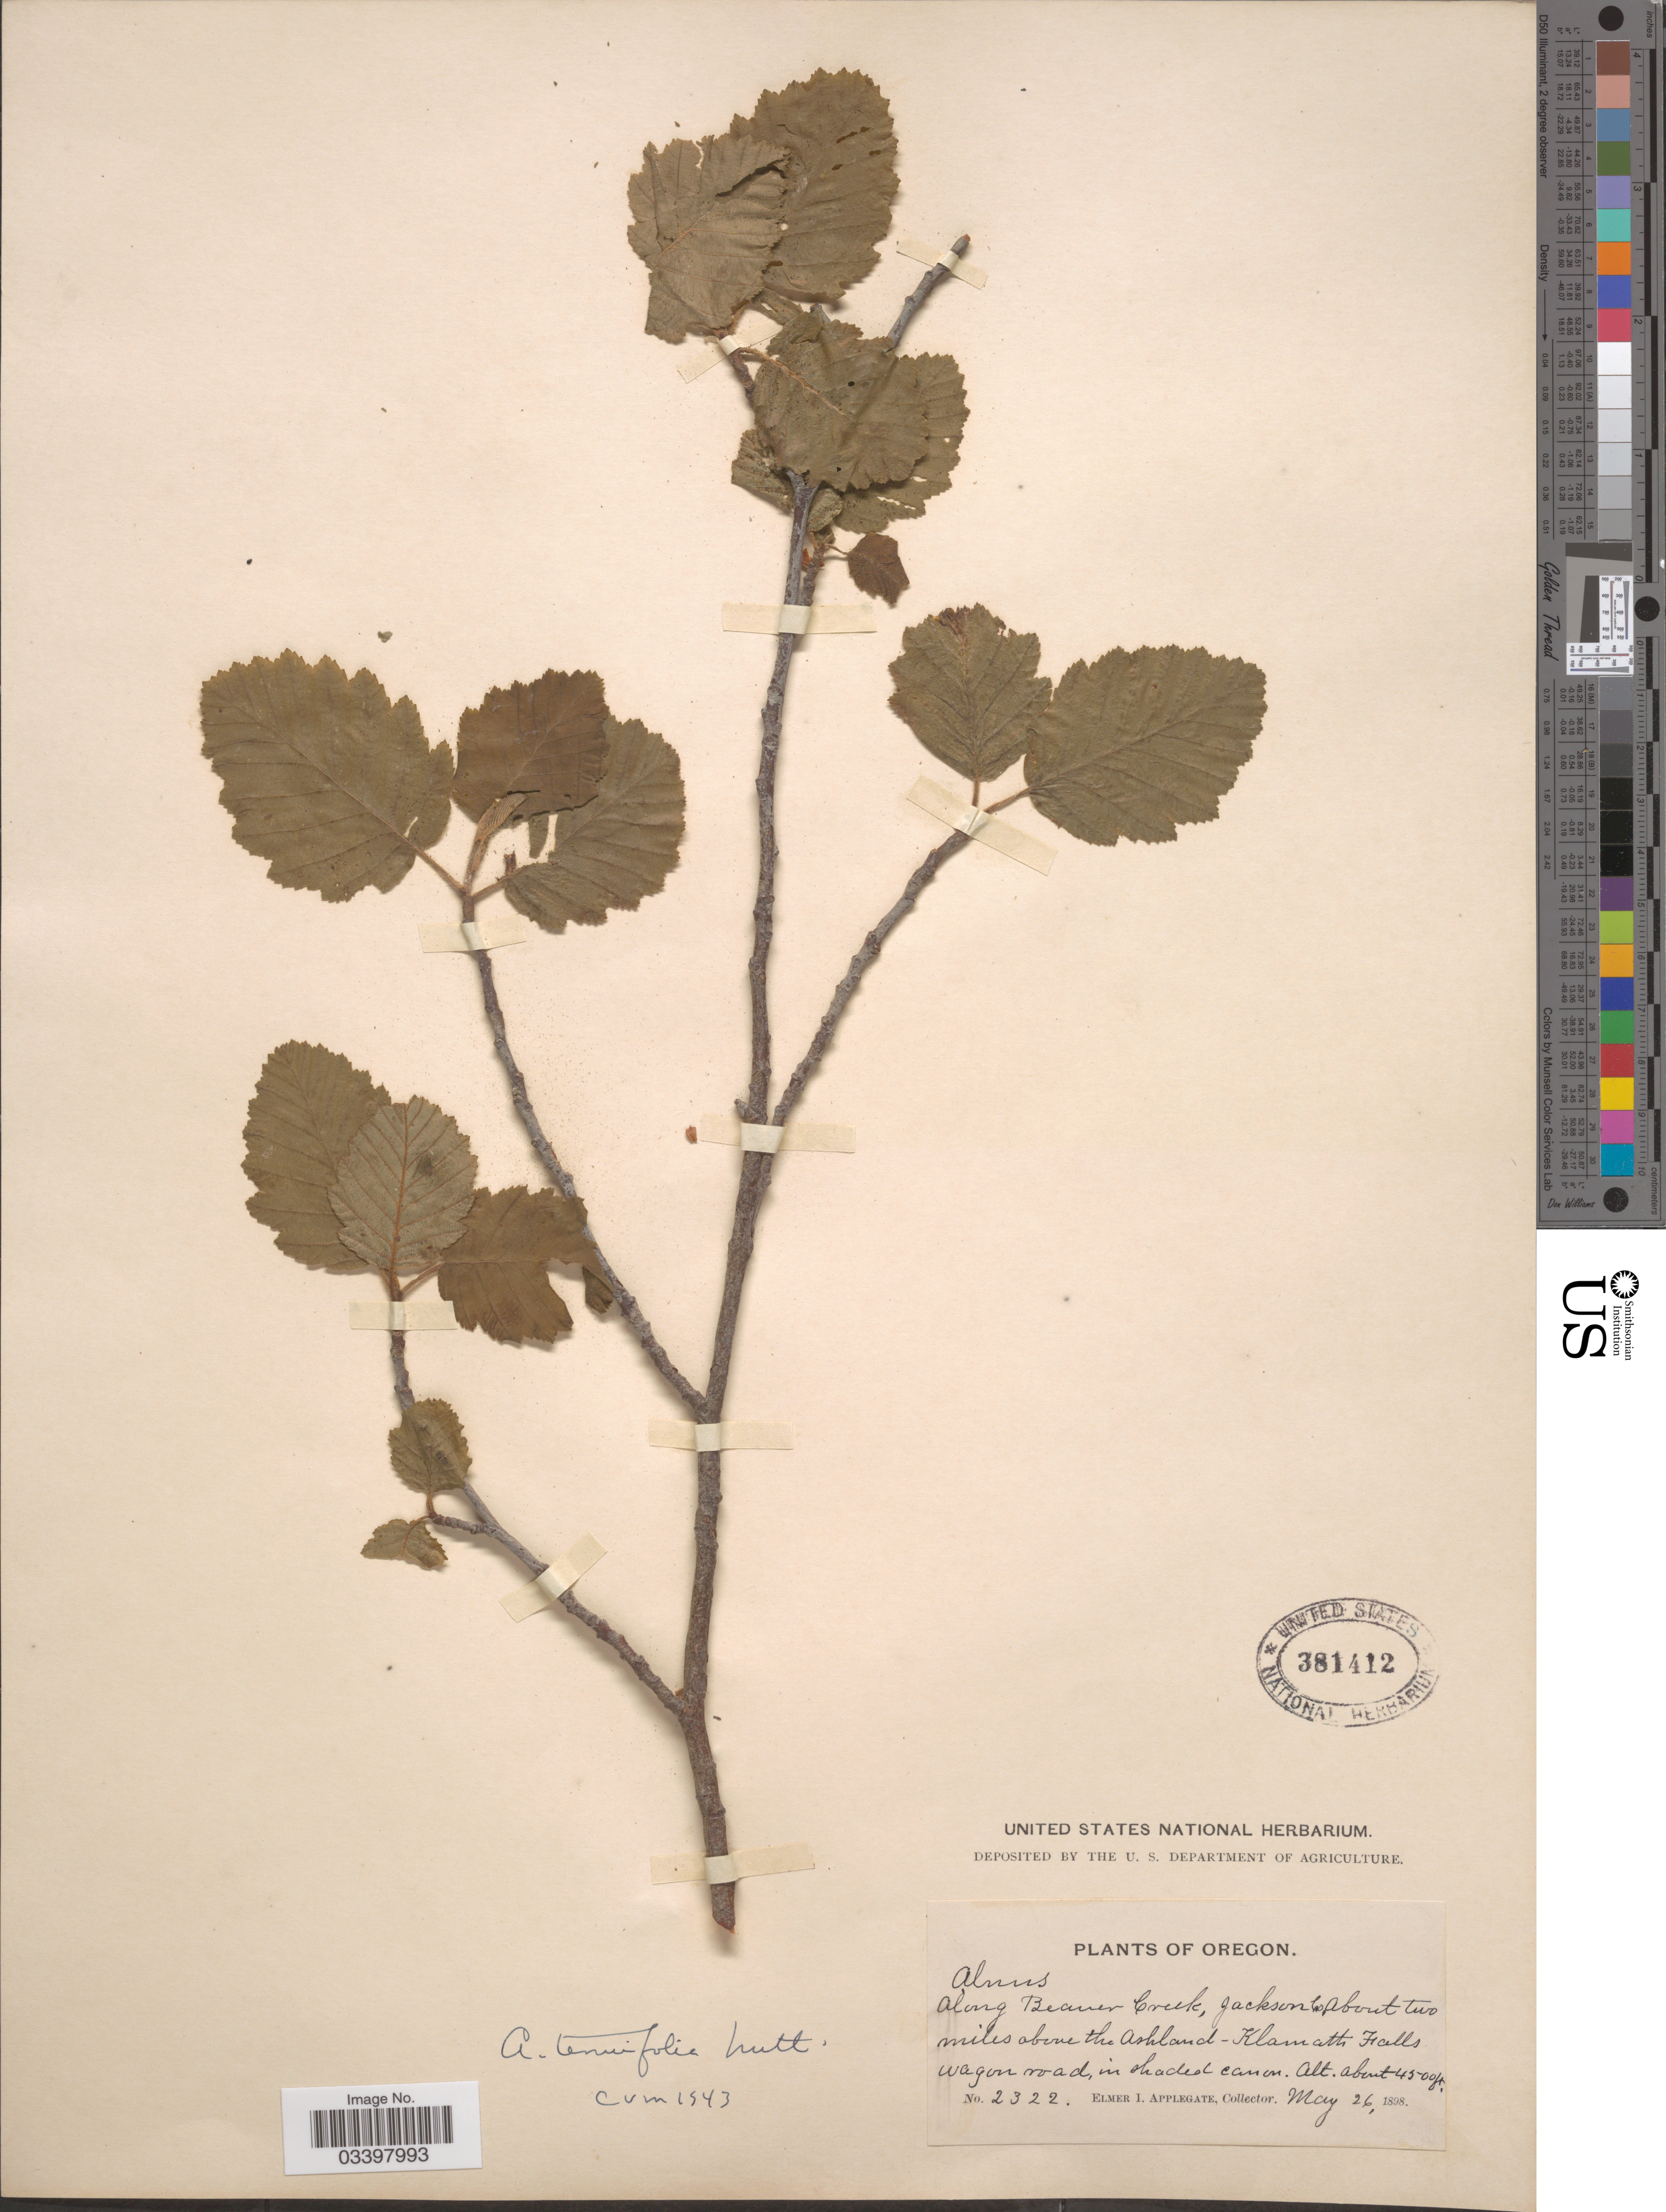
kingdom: Plantae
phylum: Tracheophyta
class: Magnoliopsida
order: Fagales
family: Betulaceae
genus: Alnus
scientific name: Alnus incana subsp. tenuifolia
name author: (Nutt.) Breitung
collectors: E. I. Applegate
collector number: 2322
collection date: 1898-05-26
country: United States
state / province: Oregon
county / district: Jackson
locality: Along Beaver Creek, Jackson Co. About two miles above the Ashland-Klamath Falls wagon road, in shaded cañon.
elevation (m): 1372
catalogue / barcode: US 381412